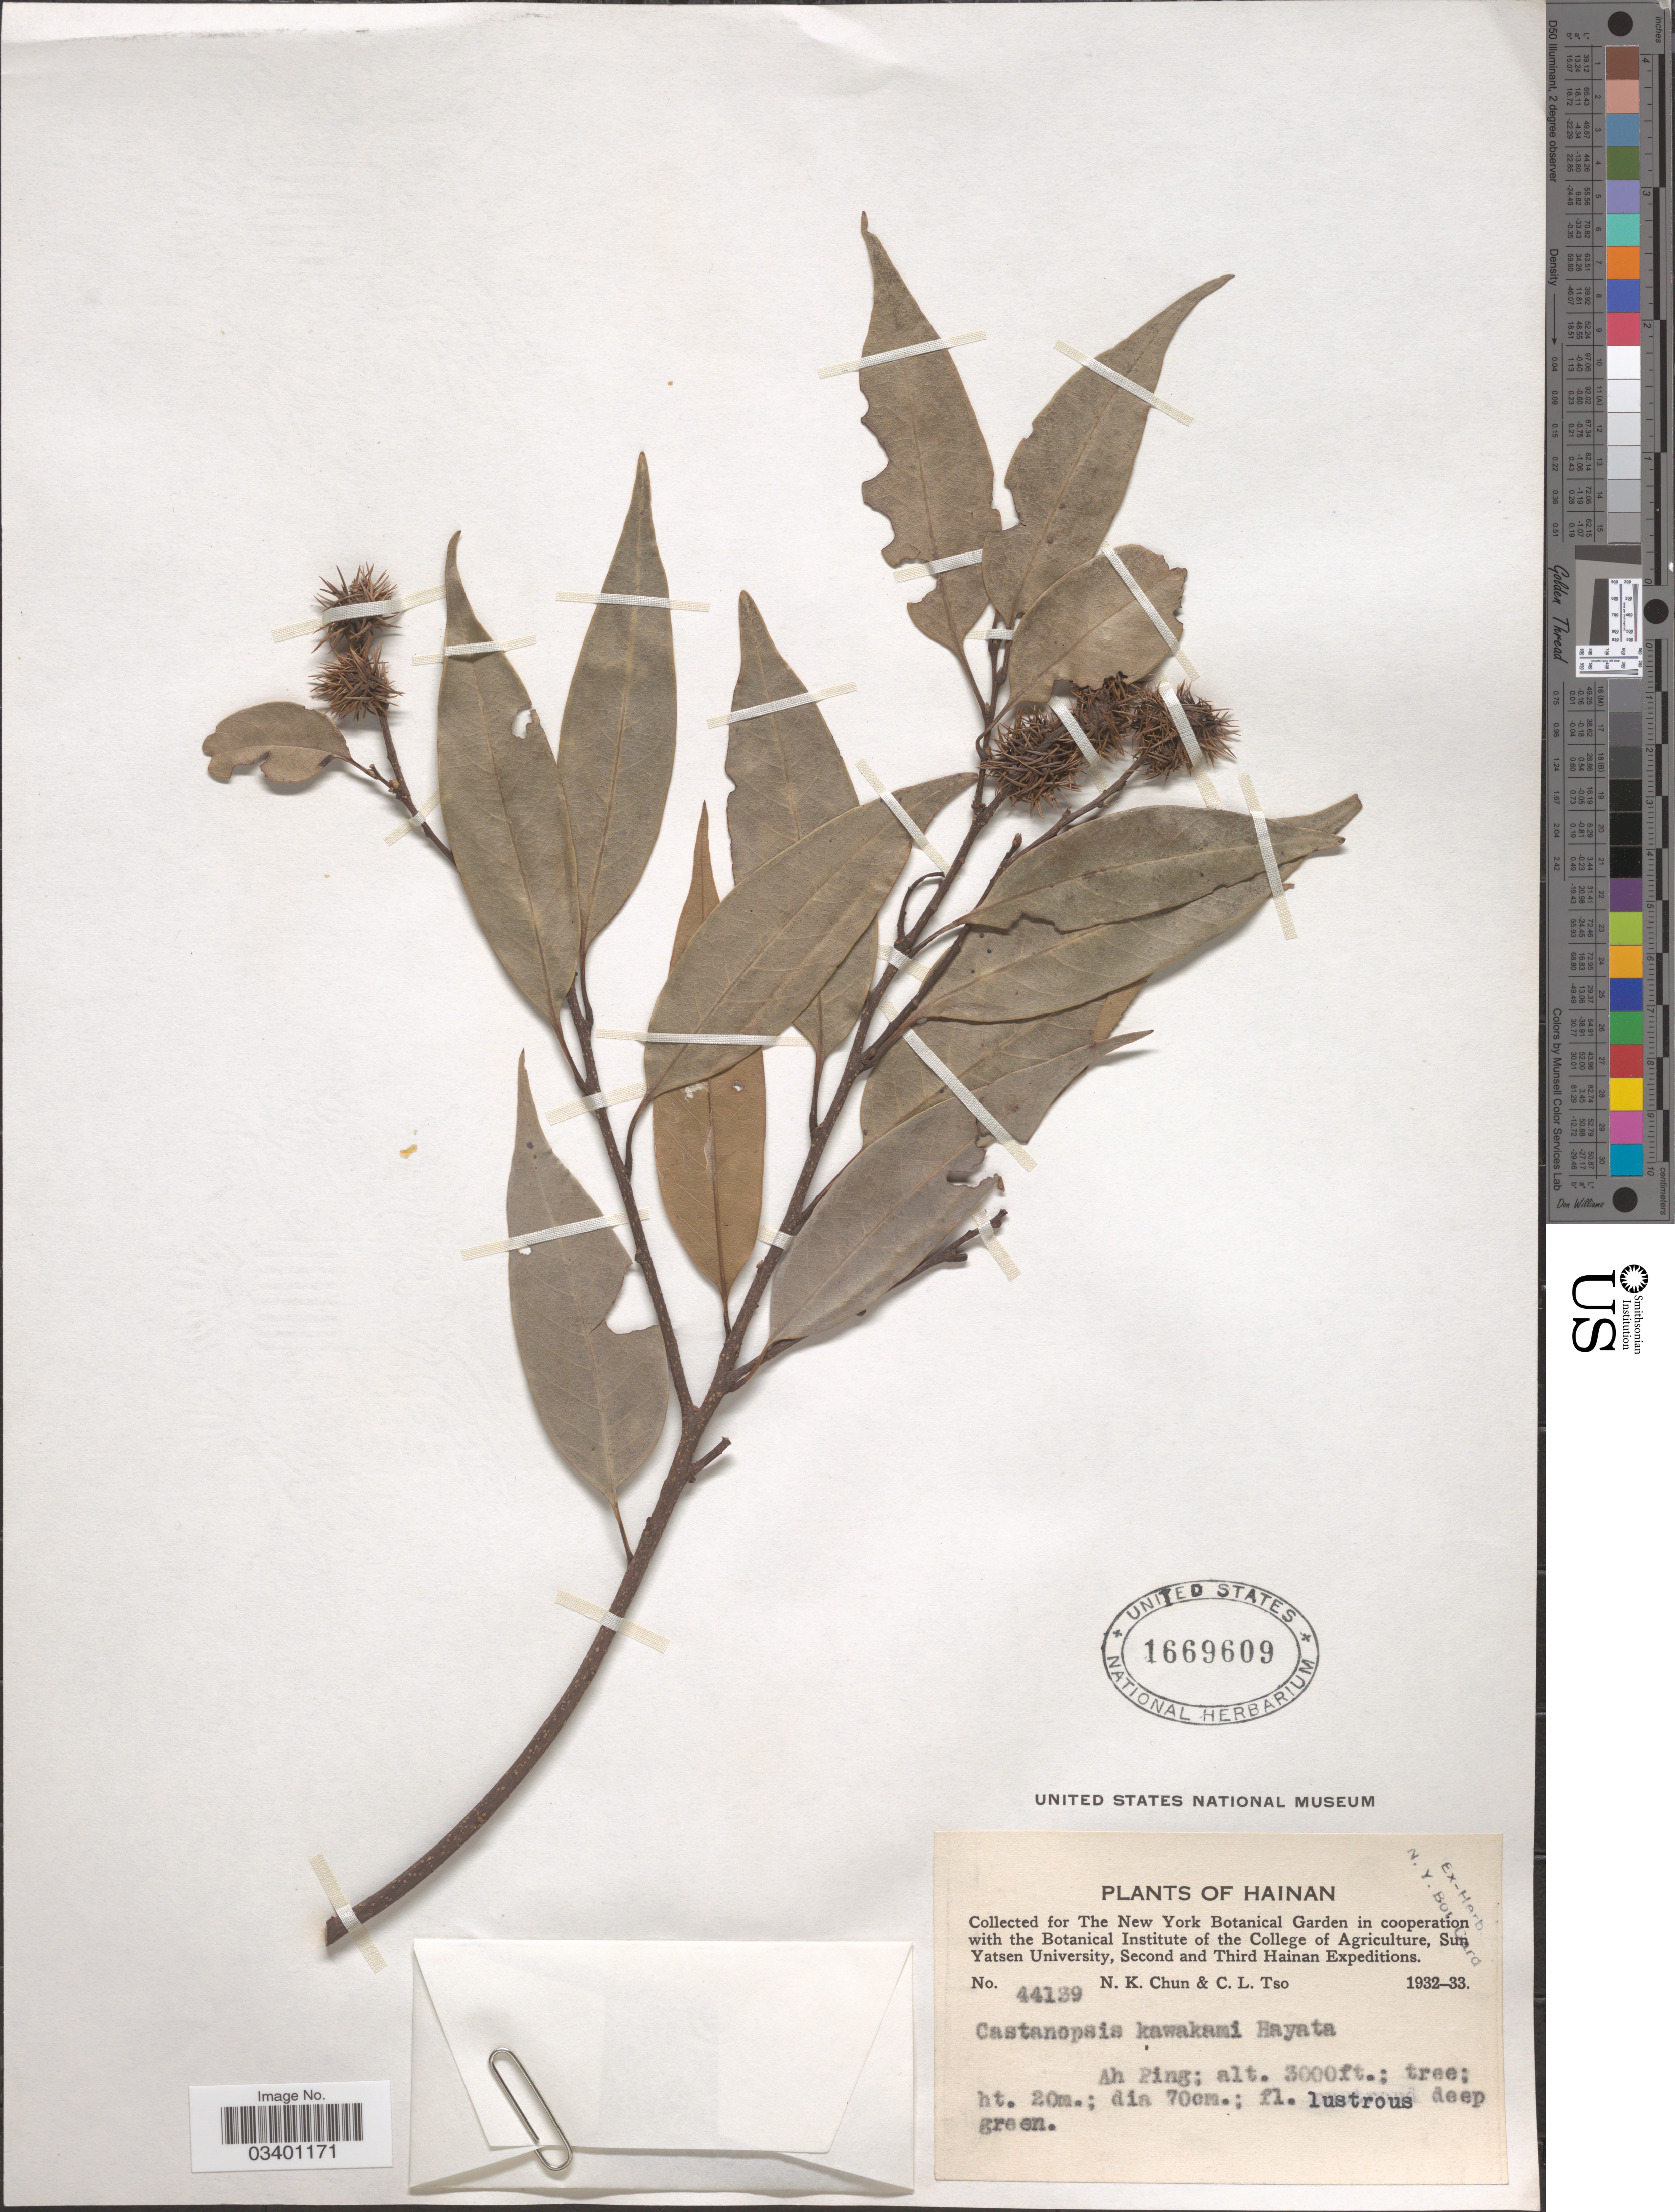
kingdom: Plantae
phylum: Tracheophyta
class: Magnoliopsida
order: Fagales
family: Fagaceae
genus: Castanopsis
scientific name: Castanopsis kawakamii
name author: Hayata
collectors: N. K. Chun & C. Tso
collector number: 44139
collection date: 1932/1933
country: China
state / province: Hainan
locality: Ah Ping.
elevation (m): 914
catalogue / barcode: US 1669609